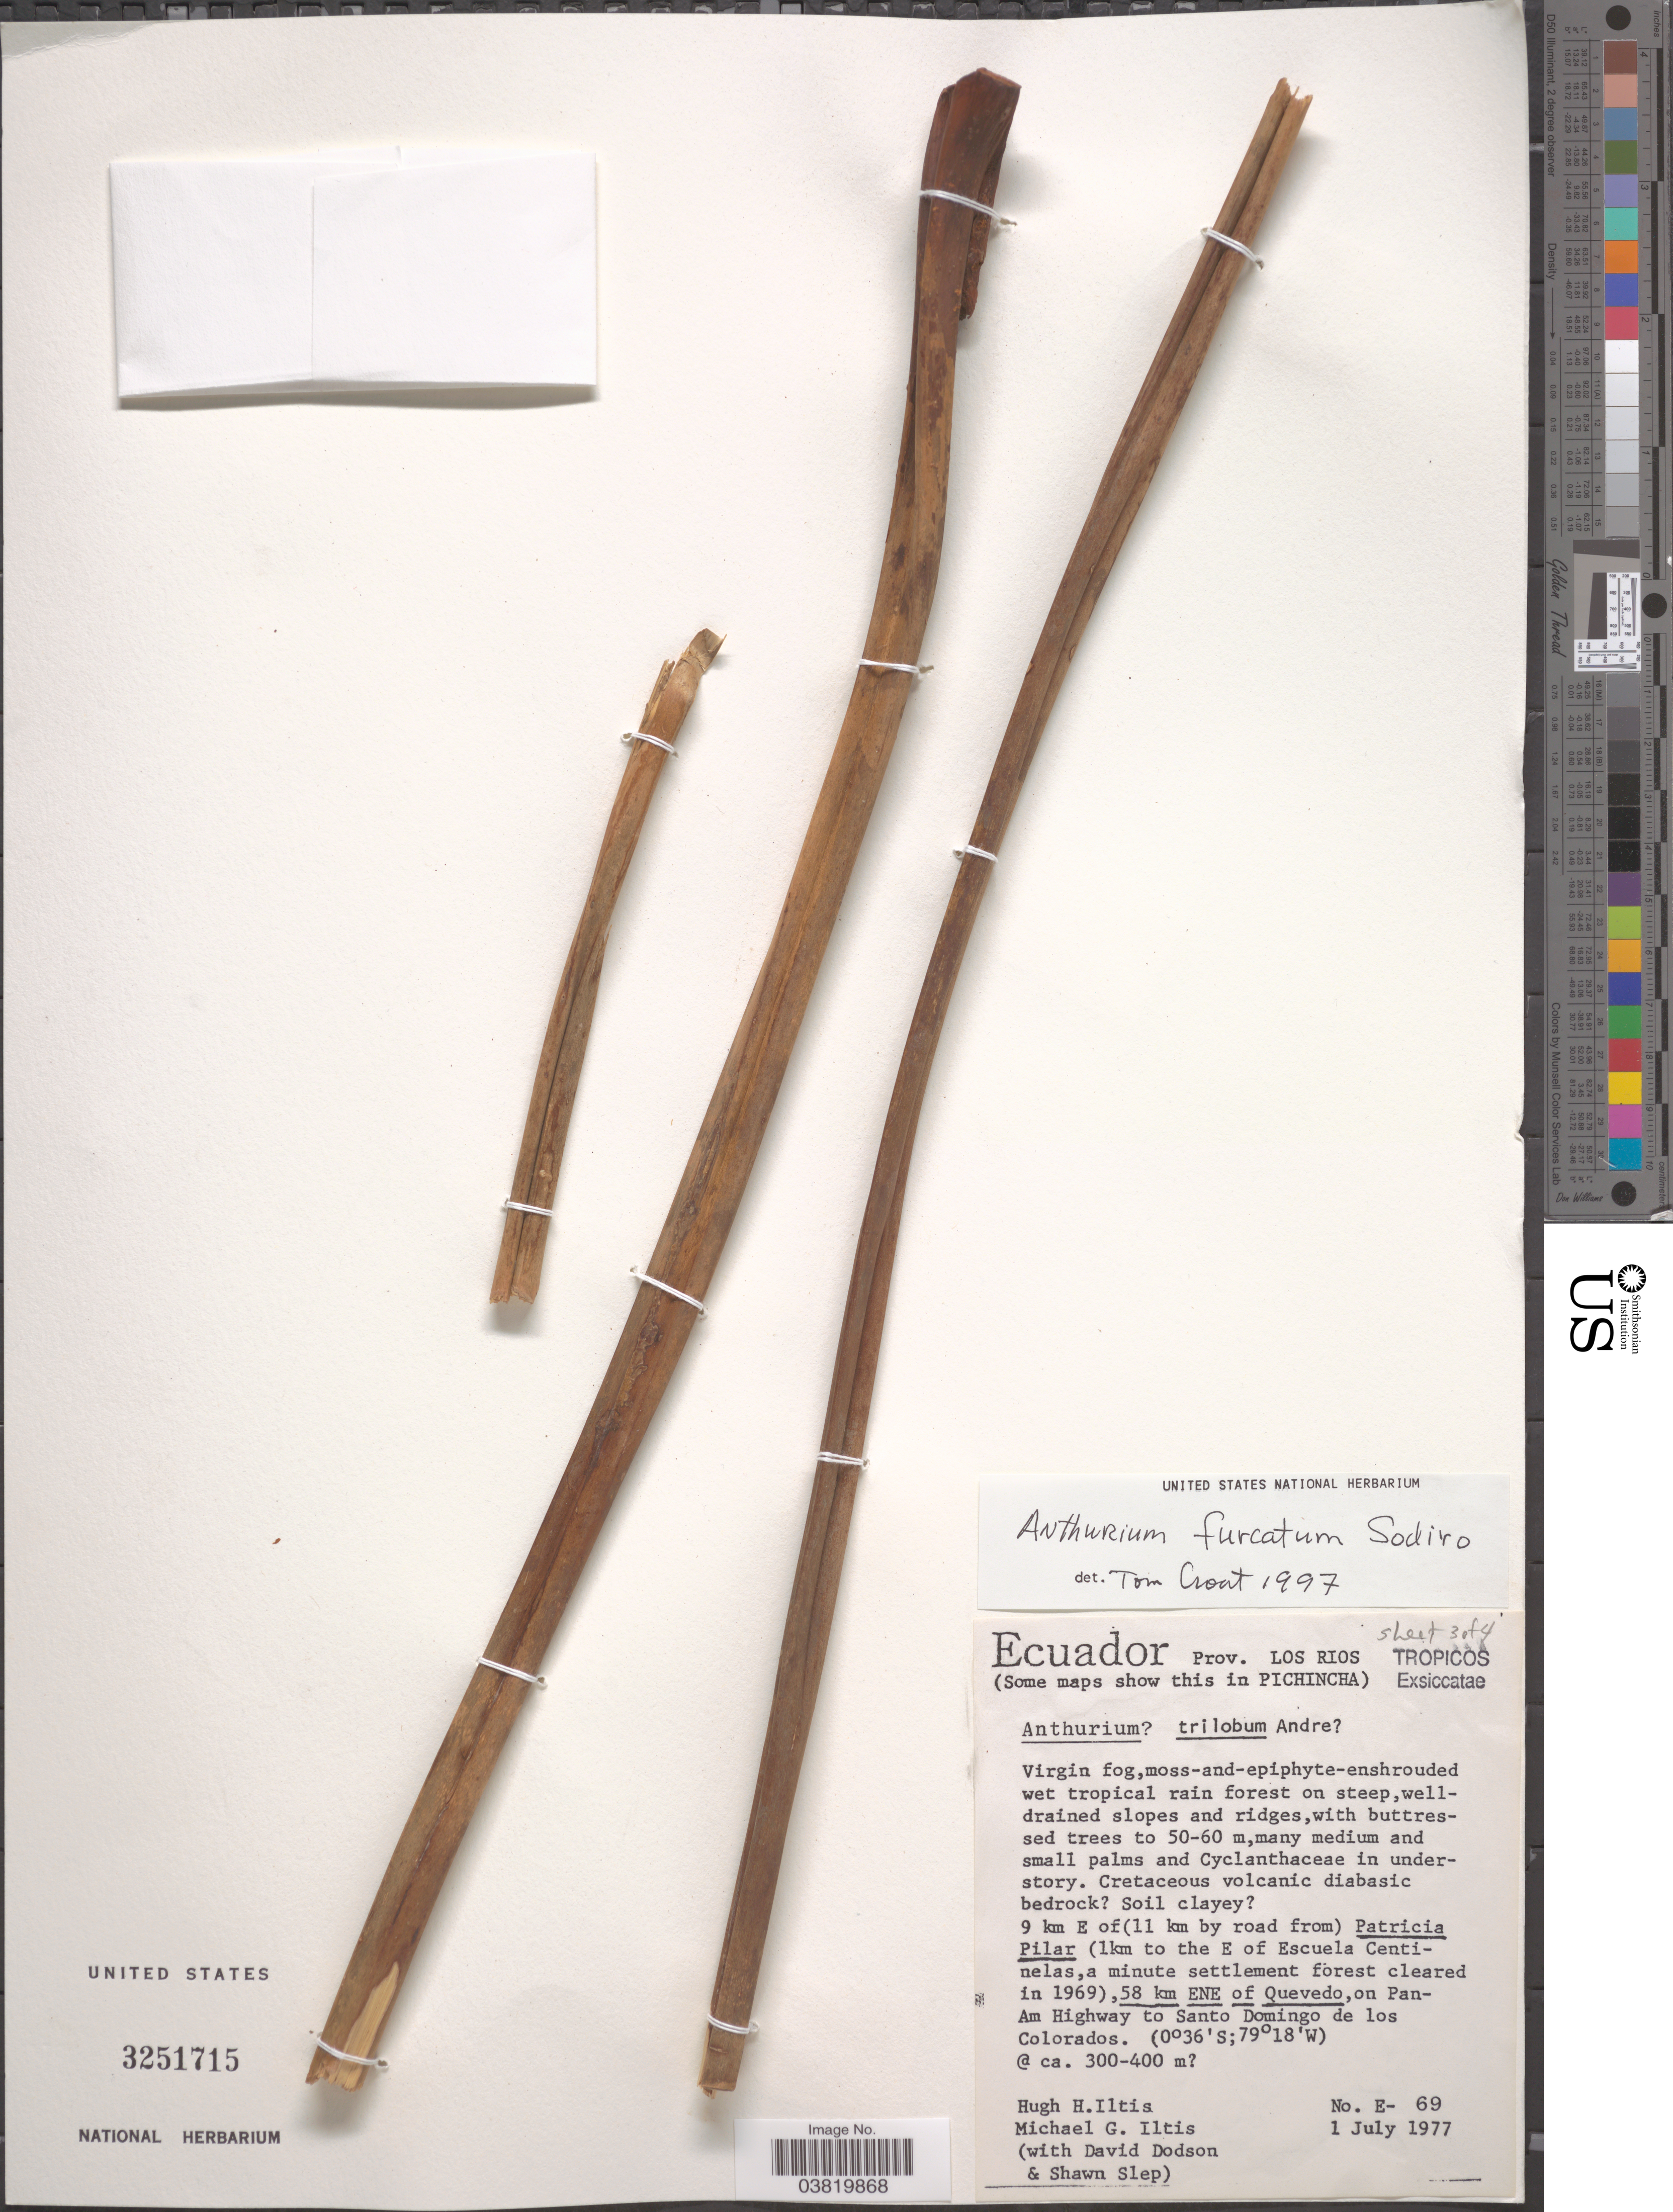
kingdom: Plantae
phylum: Tracheophyta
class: Liliopsida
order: Alismatales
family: Araceae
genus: Anthurium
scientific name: Anthurium furcatum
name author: Sodiro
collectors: H. Iltis, M. G. Iltis, D. Dodson & S. Slep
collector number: E-69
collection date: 1977-07-01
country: Ecuador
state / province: Los Ríos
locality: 9 km E of (11 km by road from) (1km to the E of Escuela Centinelas, a minute settlement forest cleared in 1969), 58 km ENE of Quevedo, on Pan-Am Highway to Santo Domingo de los Colorados.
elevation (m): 300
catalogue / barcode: US 3251715